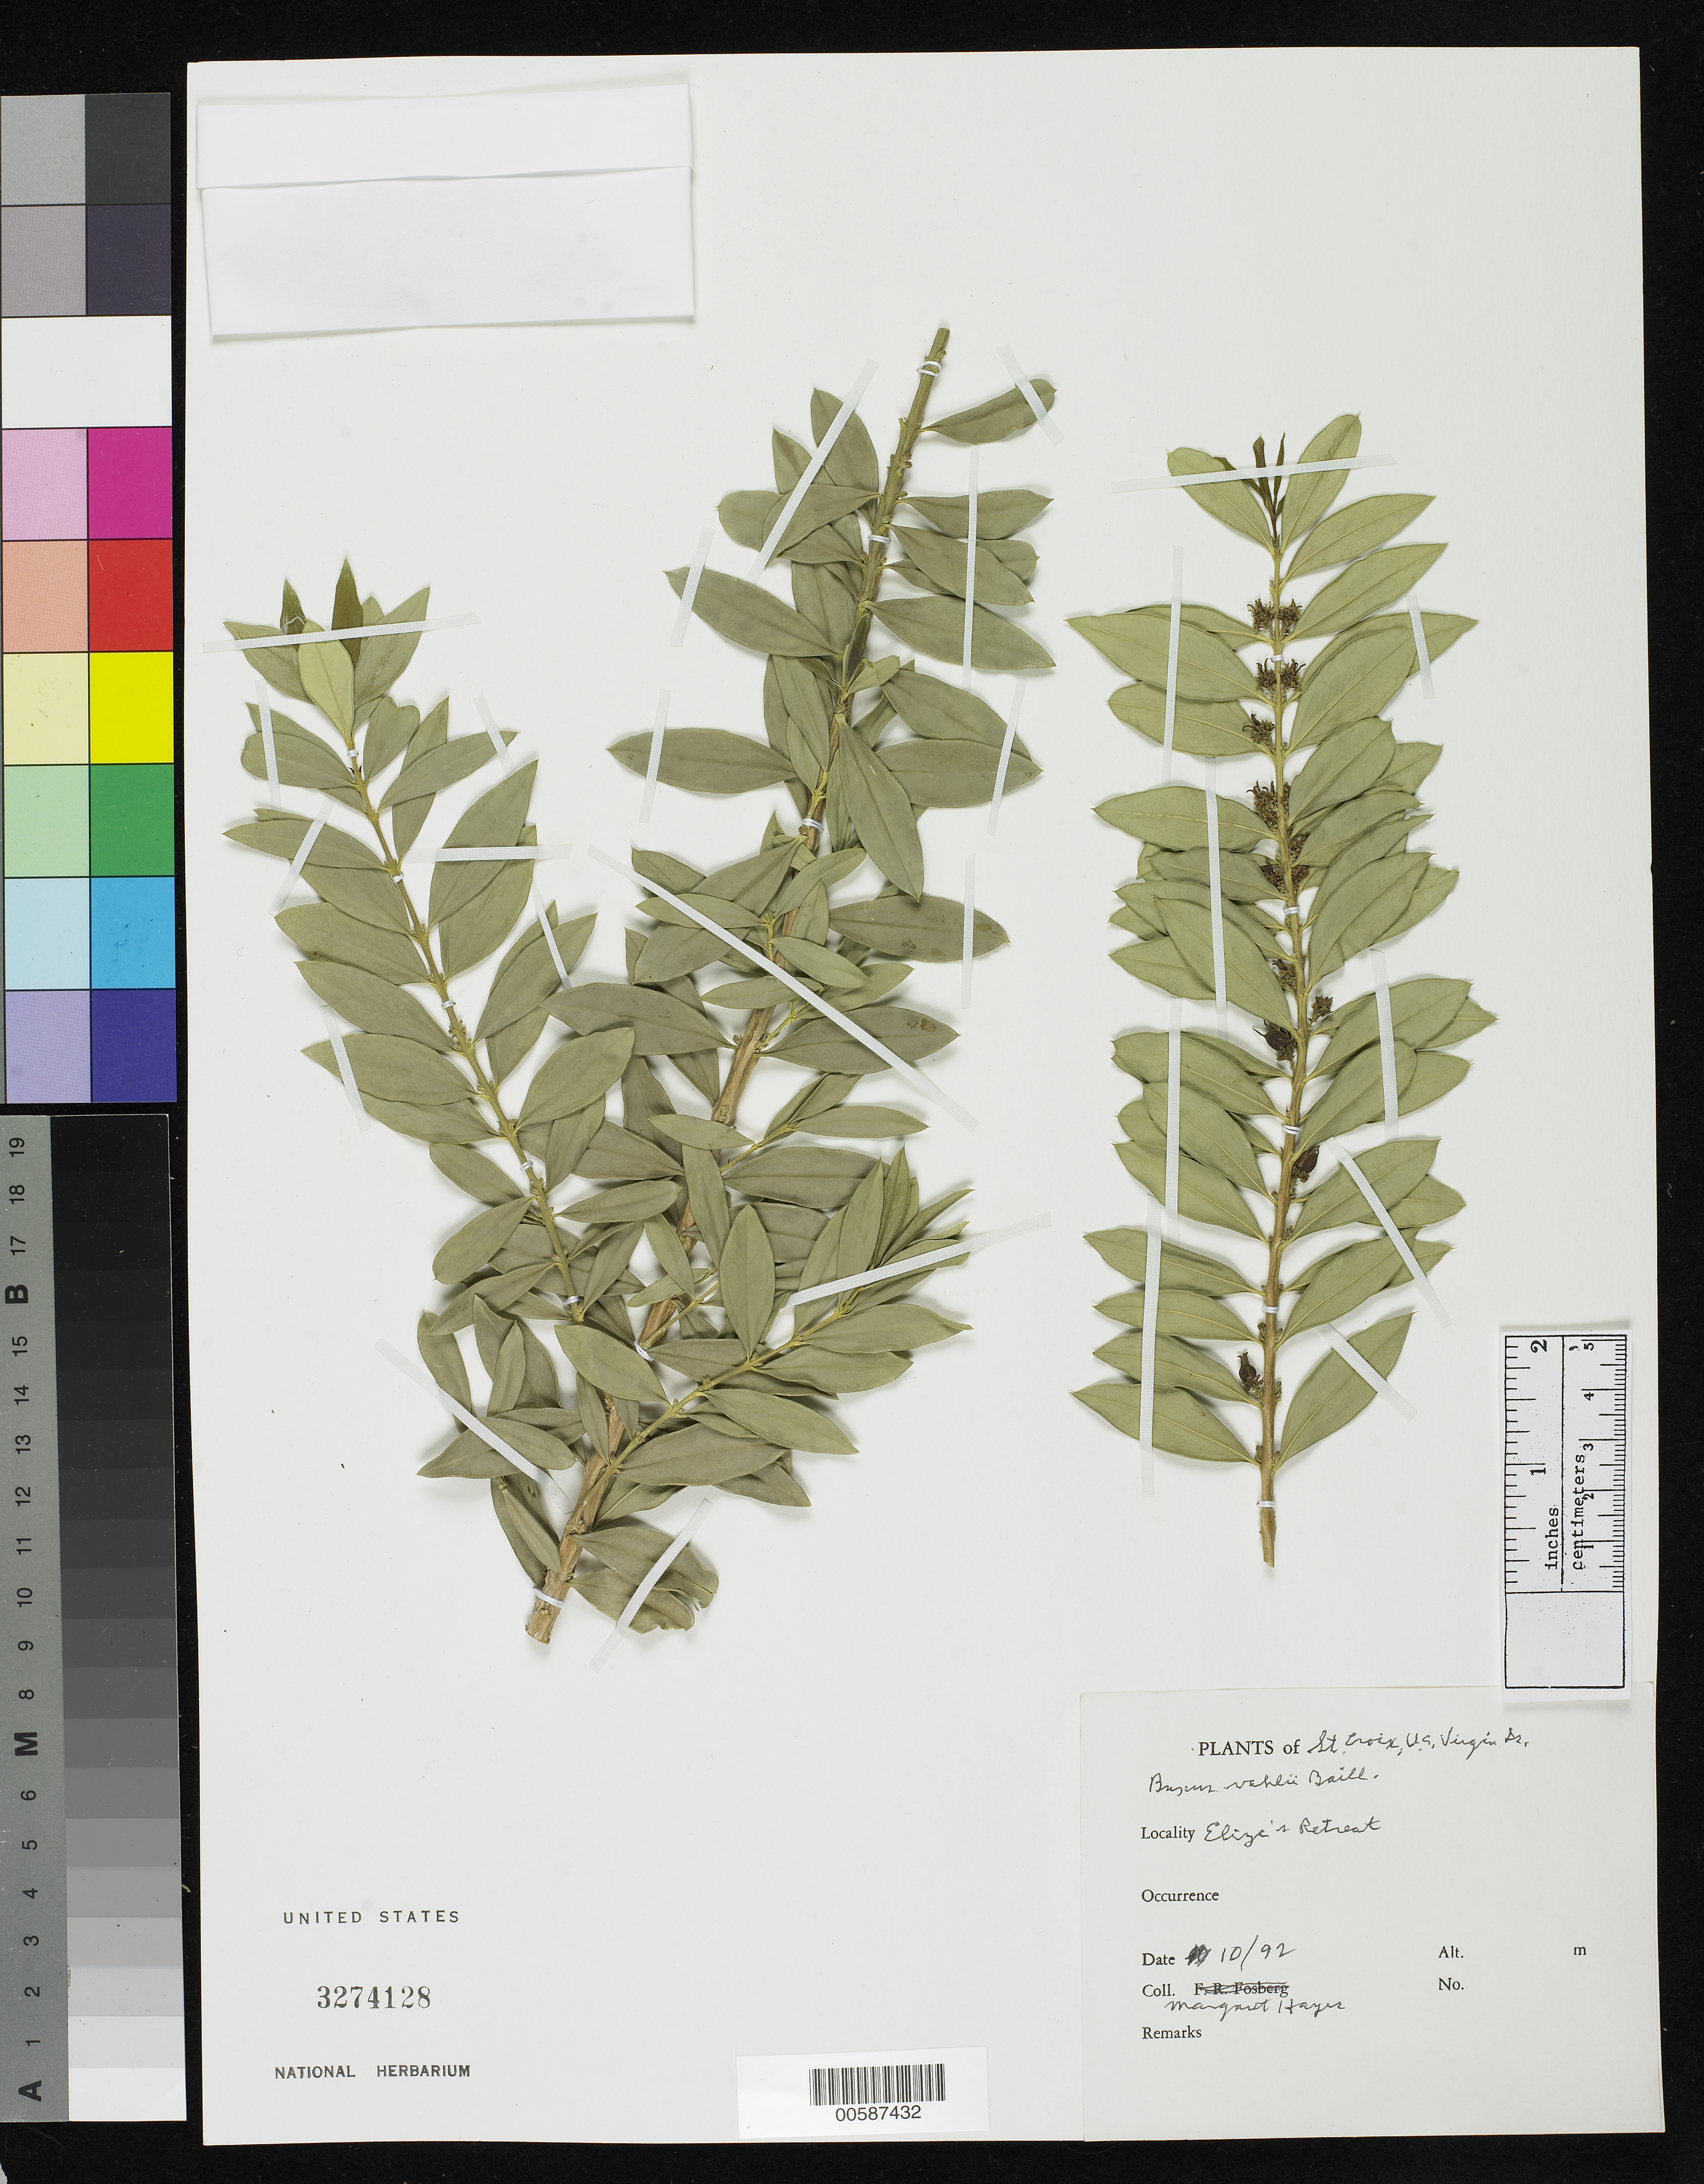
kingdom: Plantae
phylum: Tracheophyta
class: Magnoliopsida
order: Buxales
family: Buxaceae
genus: Buxus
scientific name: Buxus vahlii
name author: Baill.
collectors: M. Hayes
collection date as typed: Oct 1992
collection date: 1992-10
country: U.S. Virgin Islands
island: St. Croix Island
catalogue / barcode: US 3274128